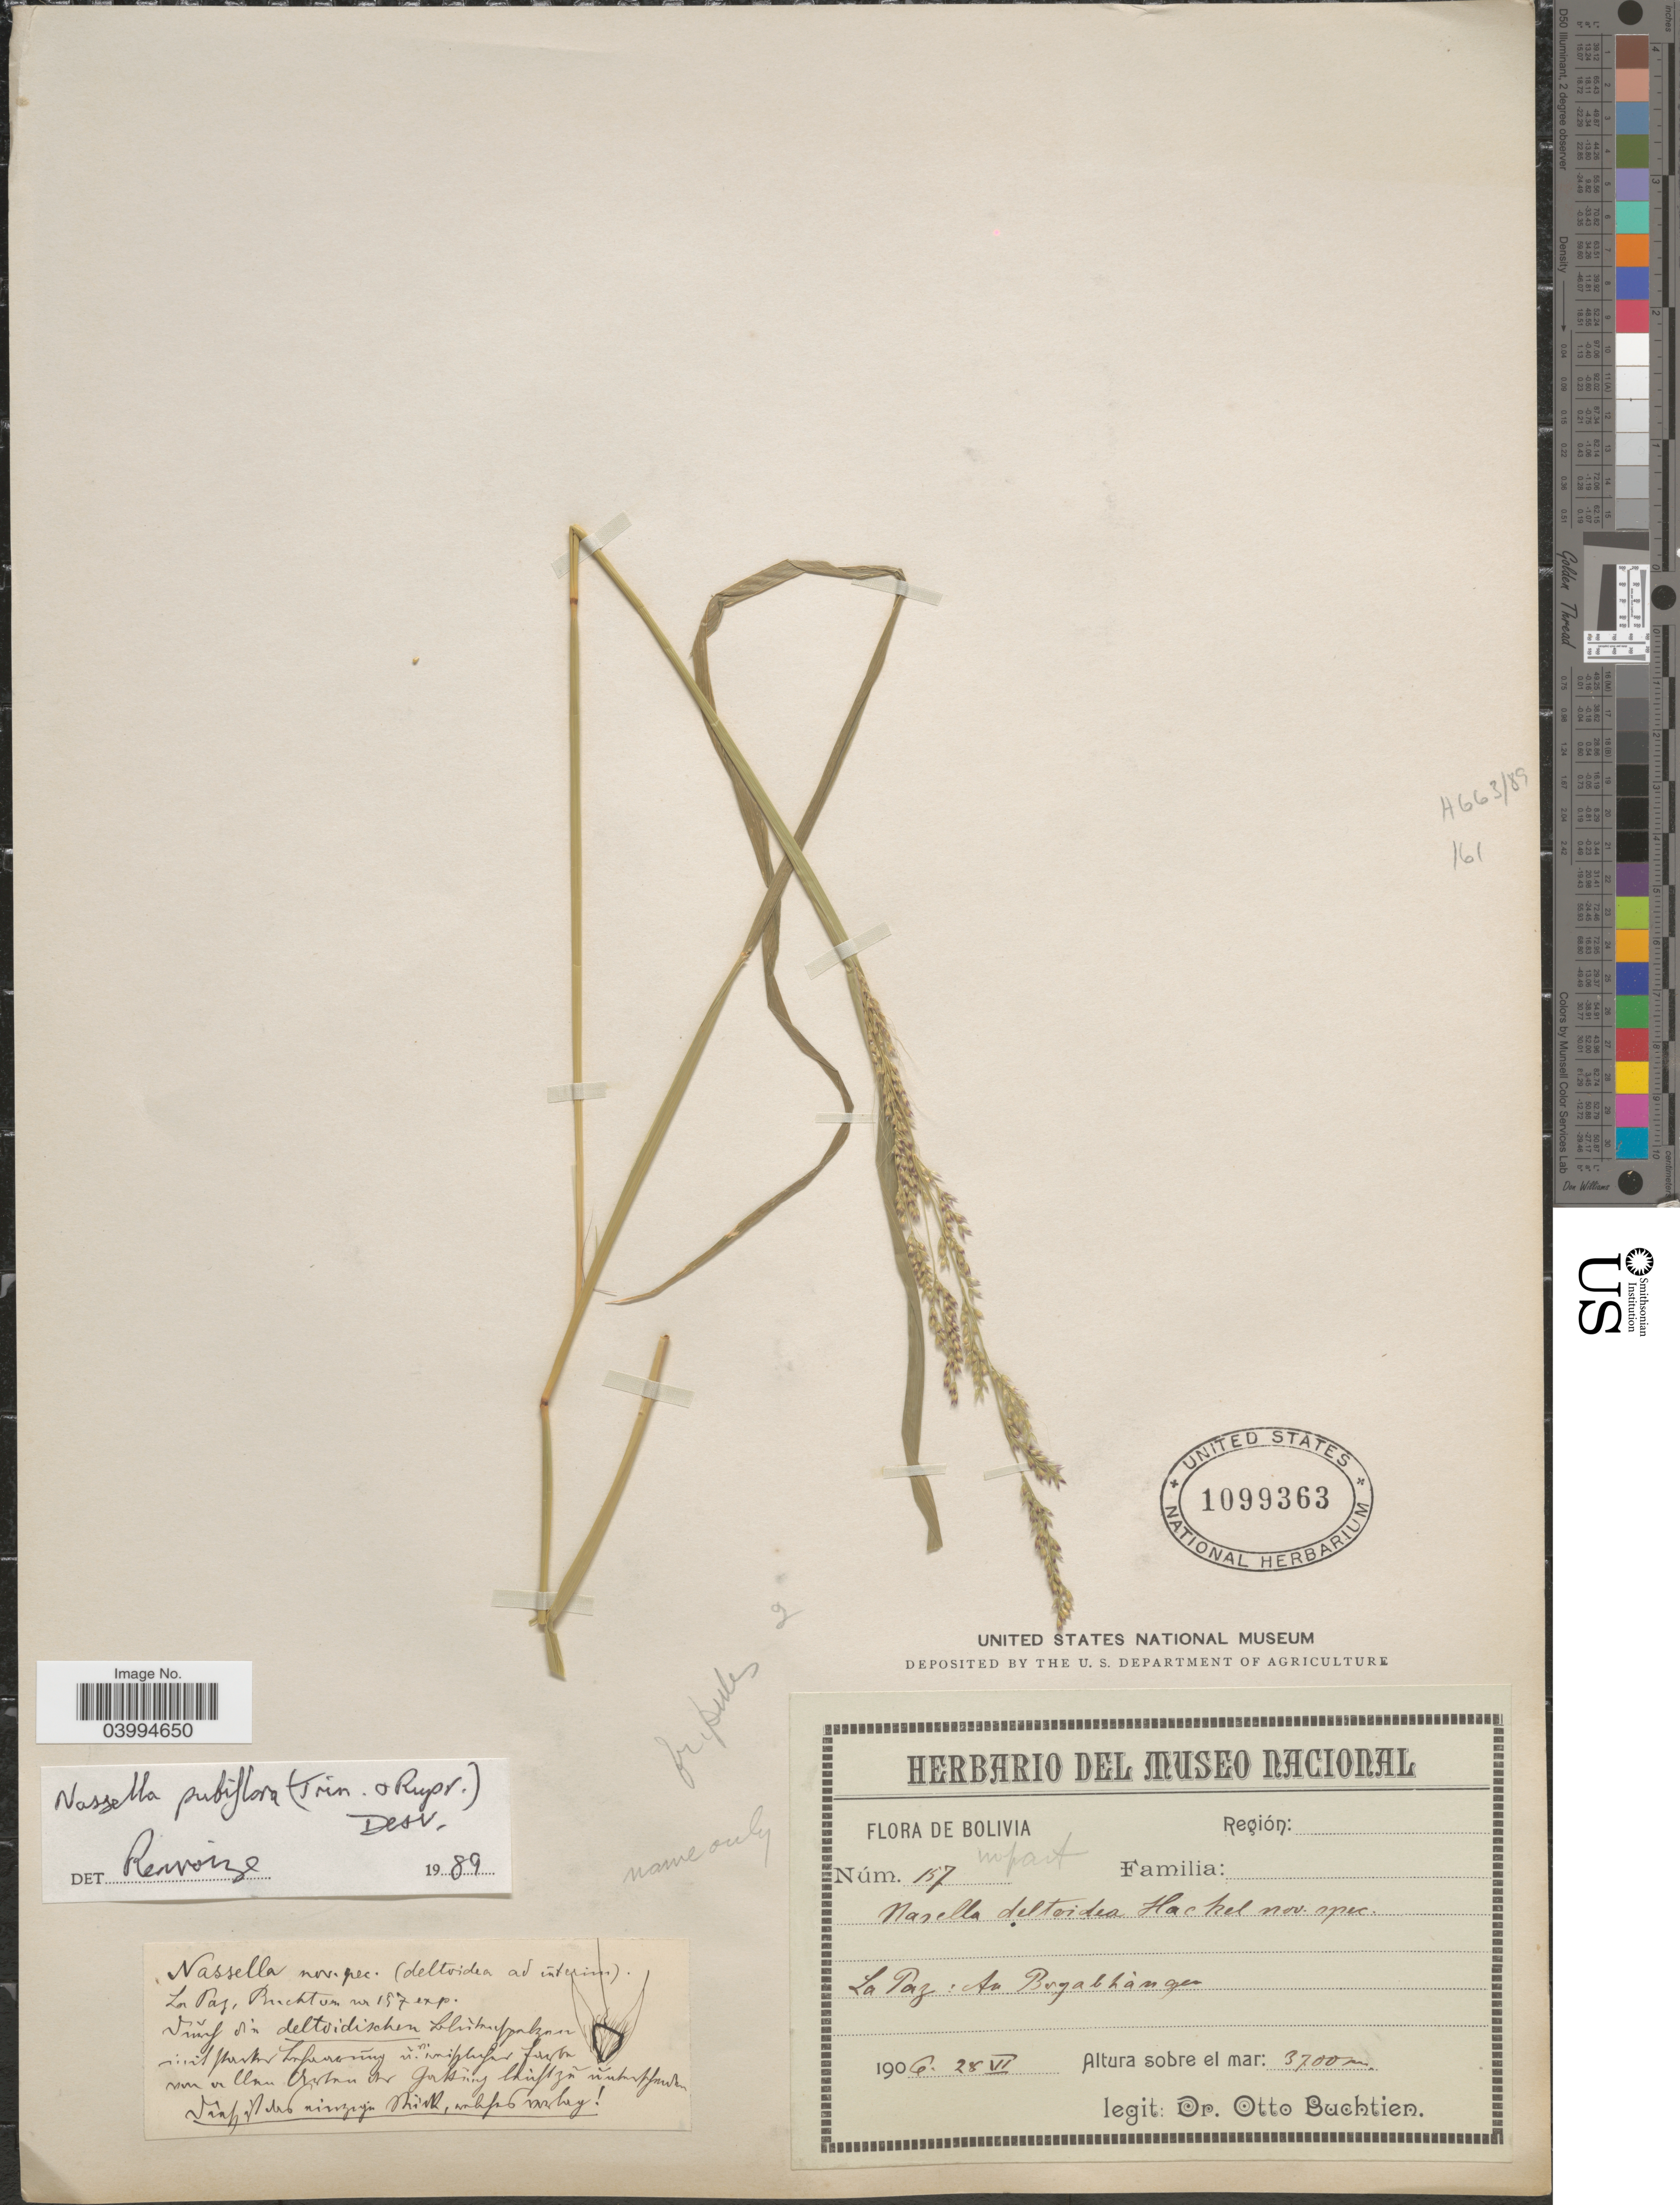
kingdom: Plantae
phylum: Tracheophyta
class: Liliopsida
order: Poales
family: Poaceae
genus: Nassella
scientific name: Nassella pubiflora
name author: (Trin. & Rupr.) É. Desv.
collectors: O. Buchtien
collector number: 157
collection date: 1906-06-28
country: Bolivia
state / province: La Paz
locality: An Bergabhangen.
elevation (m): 3700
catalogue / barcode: US 1099363